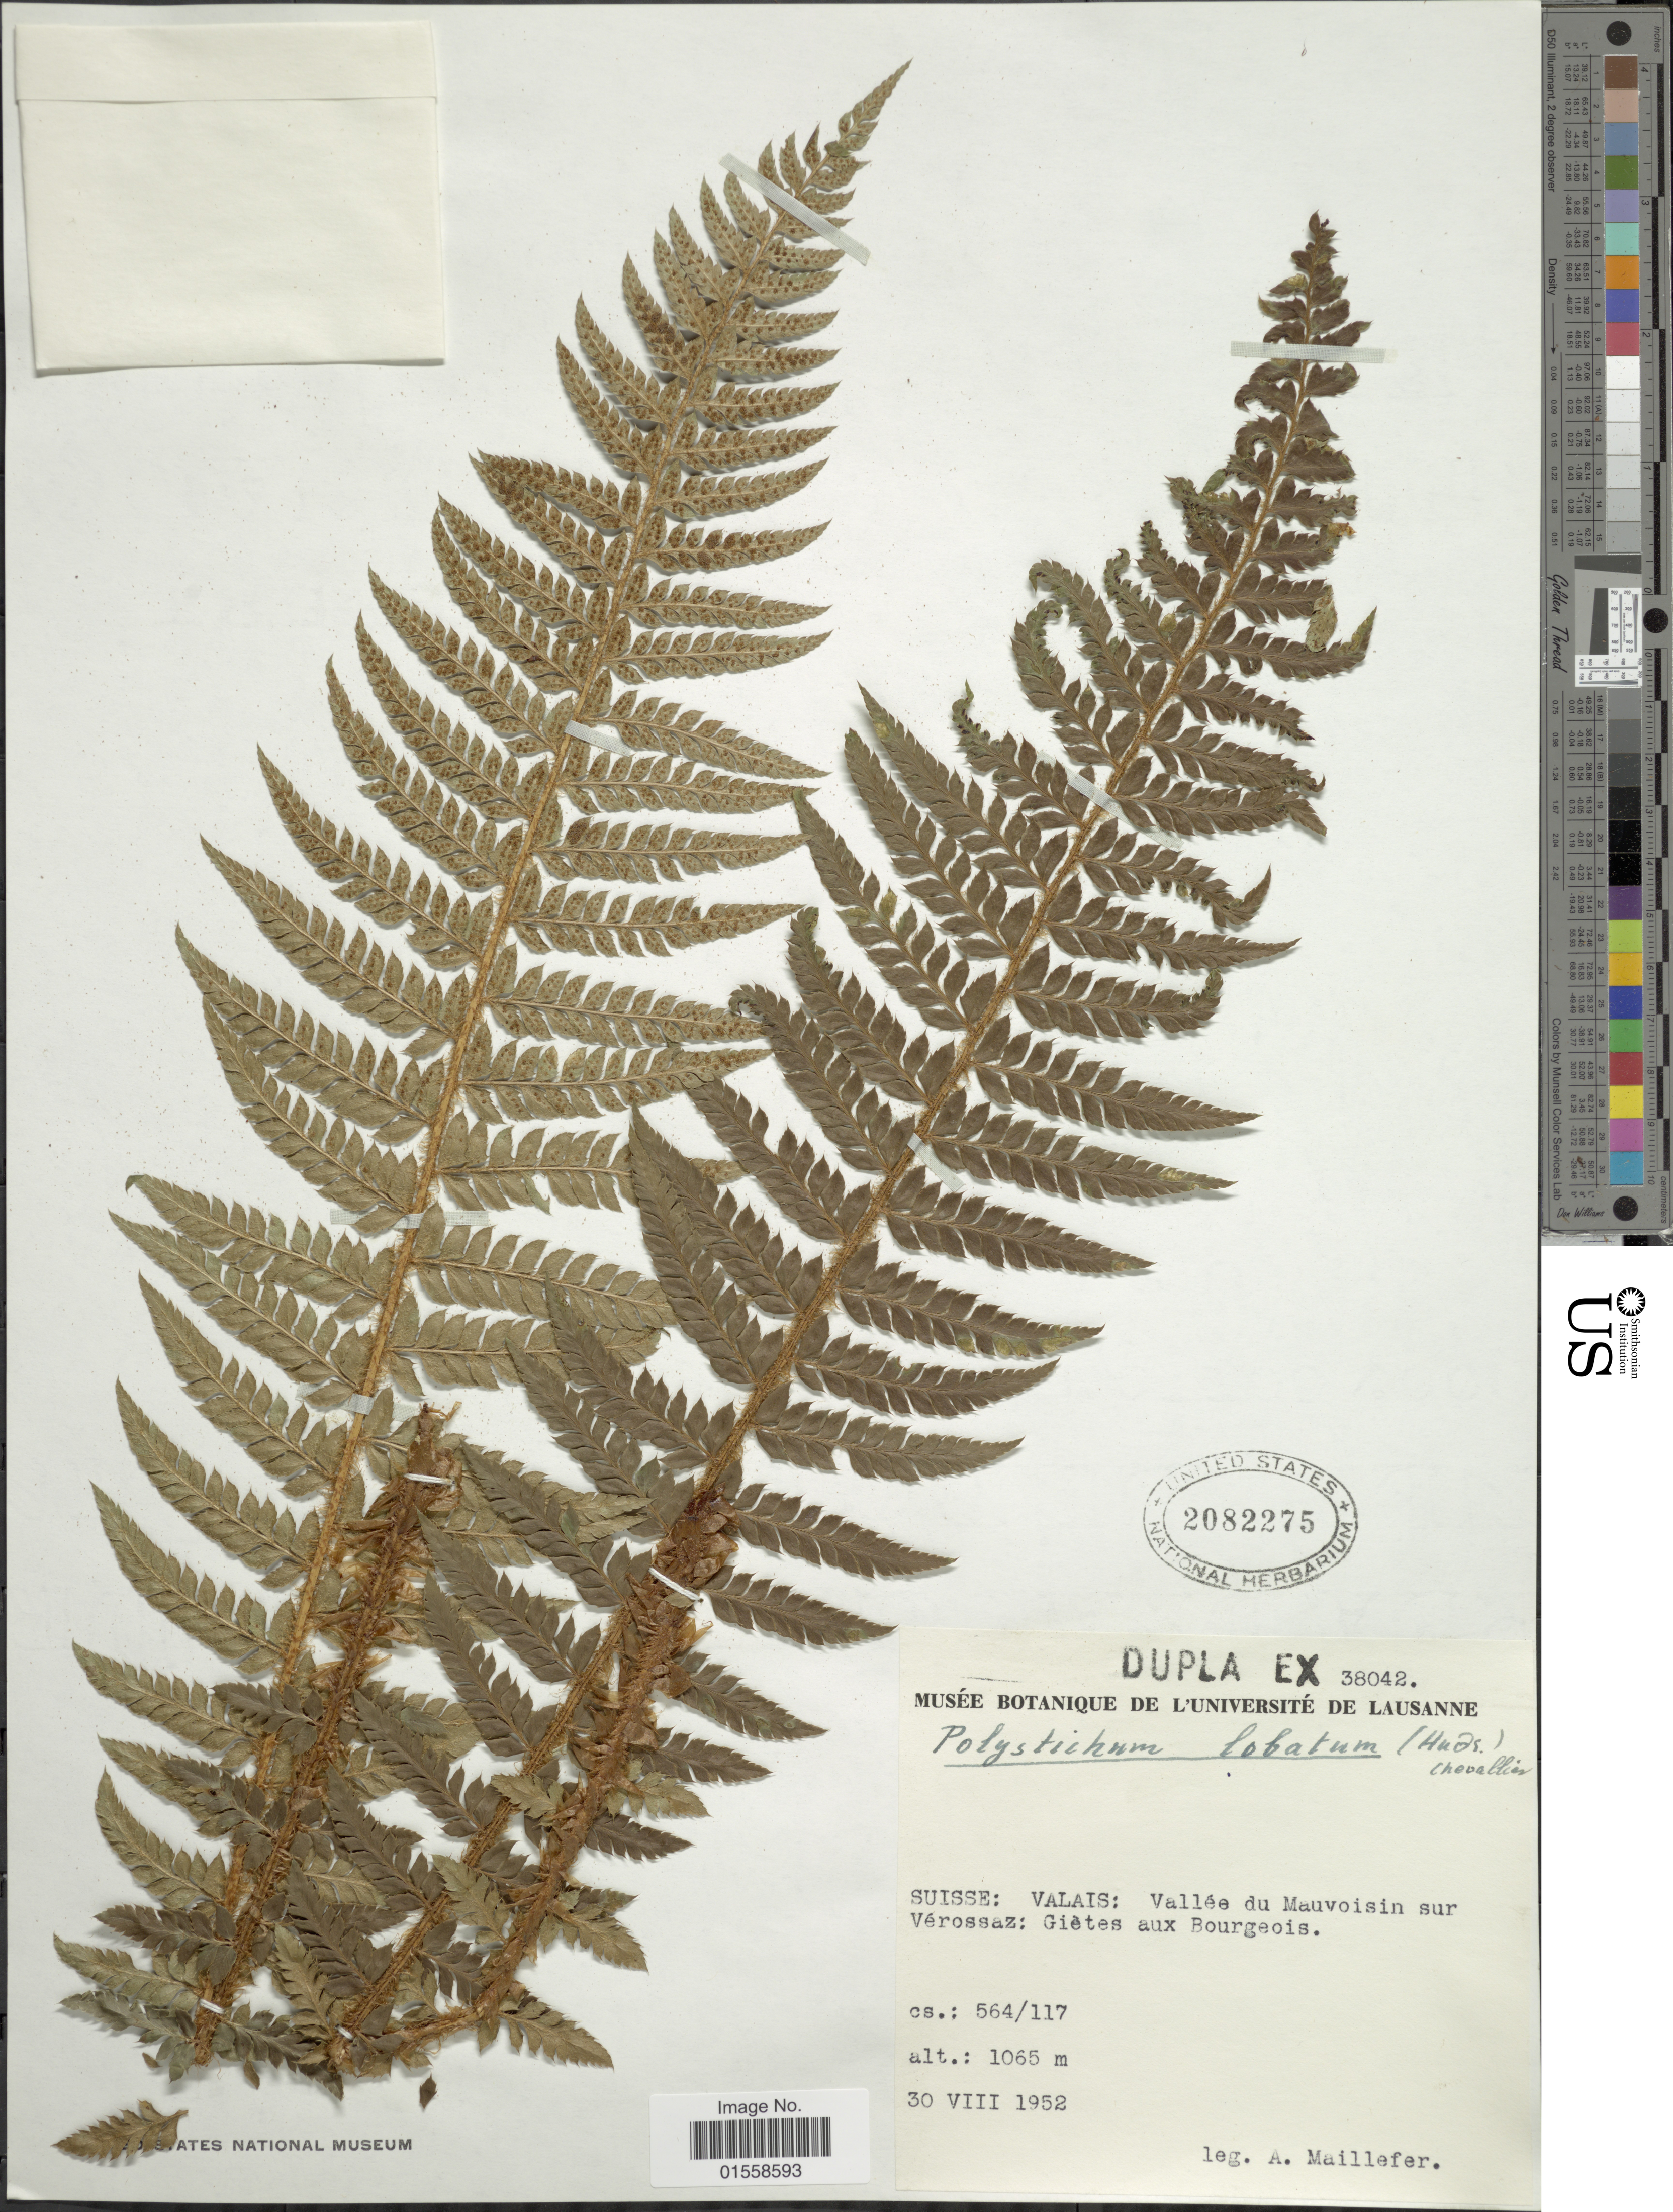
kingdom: Plantae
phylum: Tracheophyta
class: Polypodiopsida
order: Polypodiales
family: Dryopteridaceae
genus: Polystichum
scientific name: Polystichum aculeatum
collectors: A. Maillefer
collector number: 564/117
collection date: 1952-08-30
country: Switzerland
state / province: Valais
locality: Suisse: Valais: Vallee du Mauvoisin sur Verossaz: Gietes aux Bourgeois.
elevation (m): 1065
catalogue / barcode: US 20852275